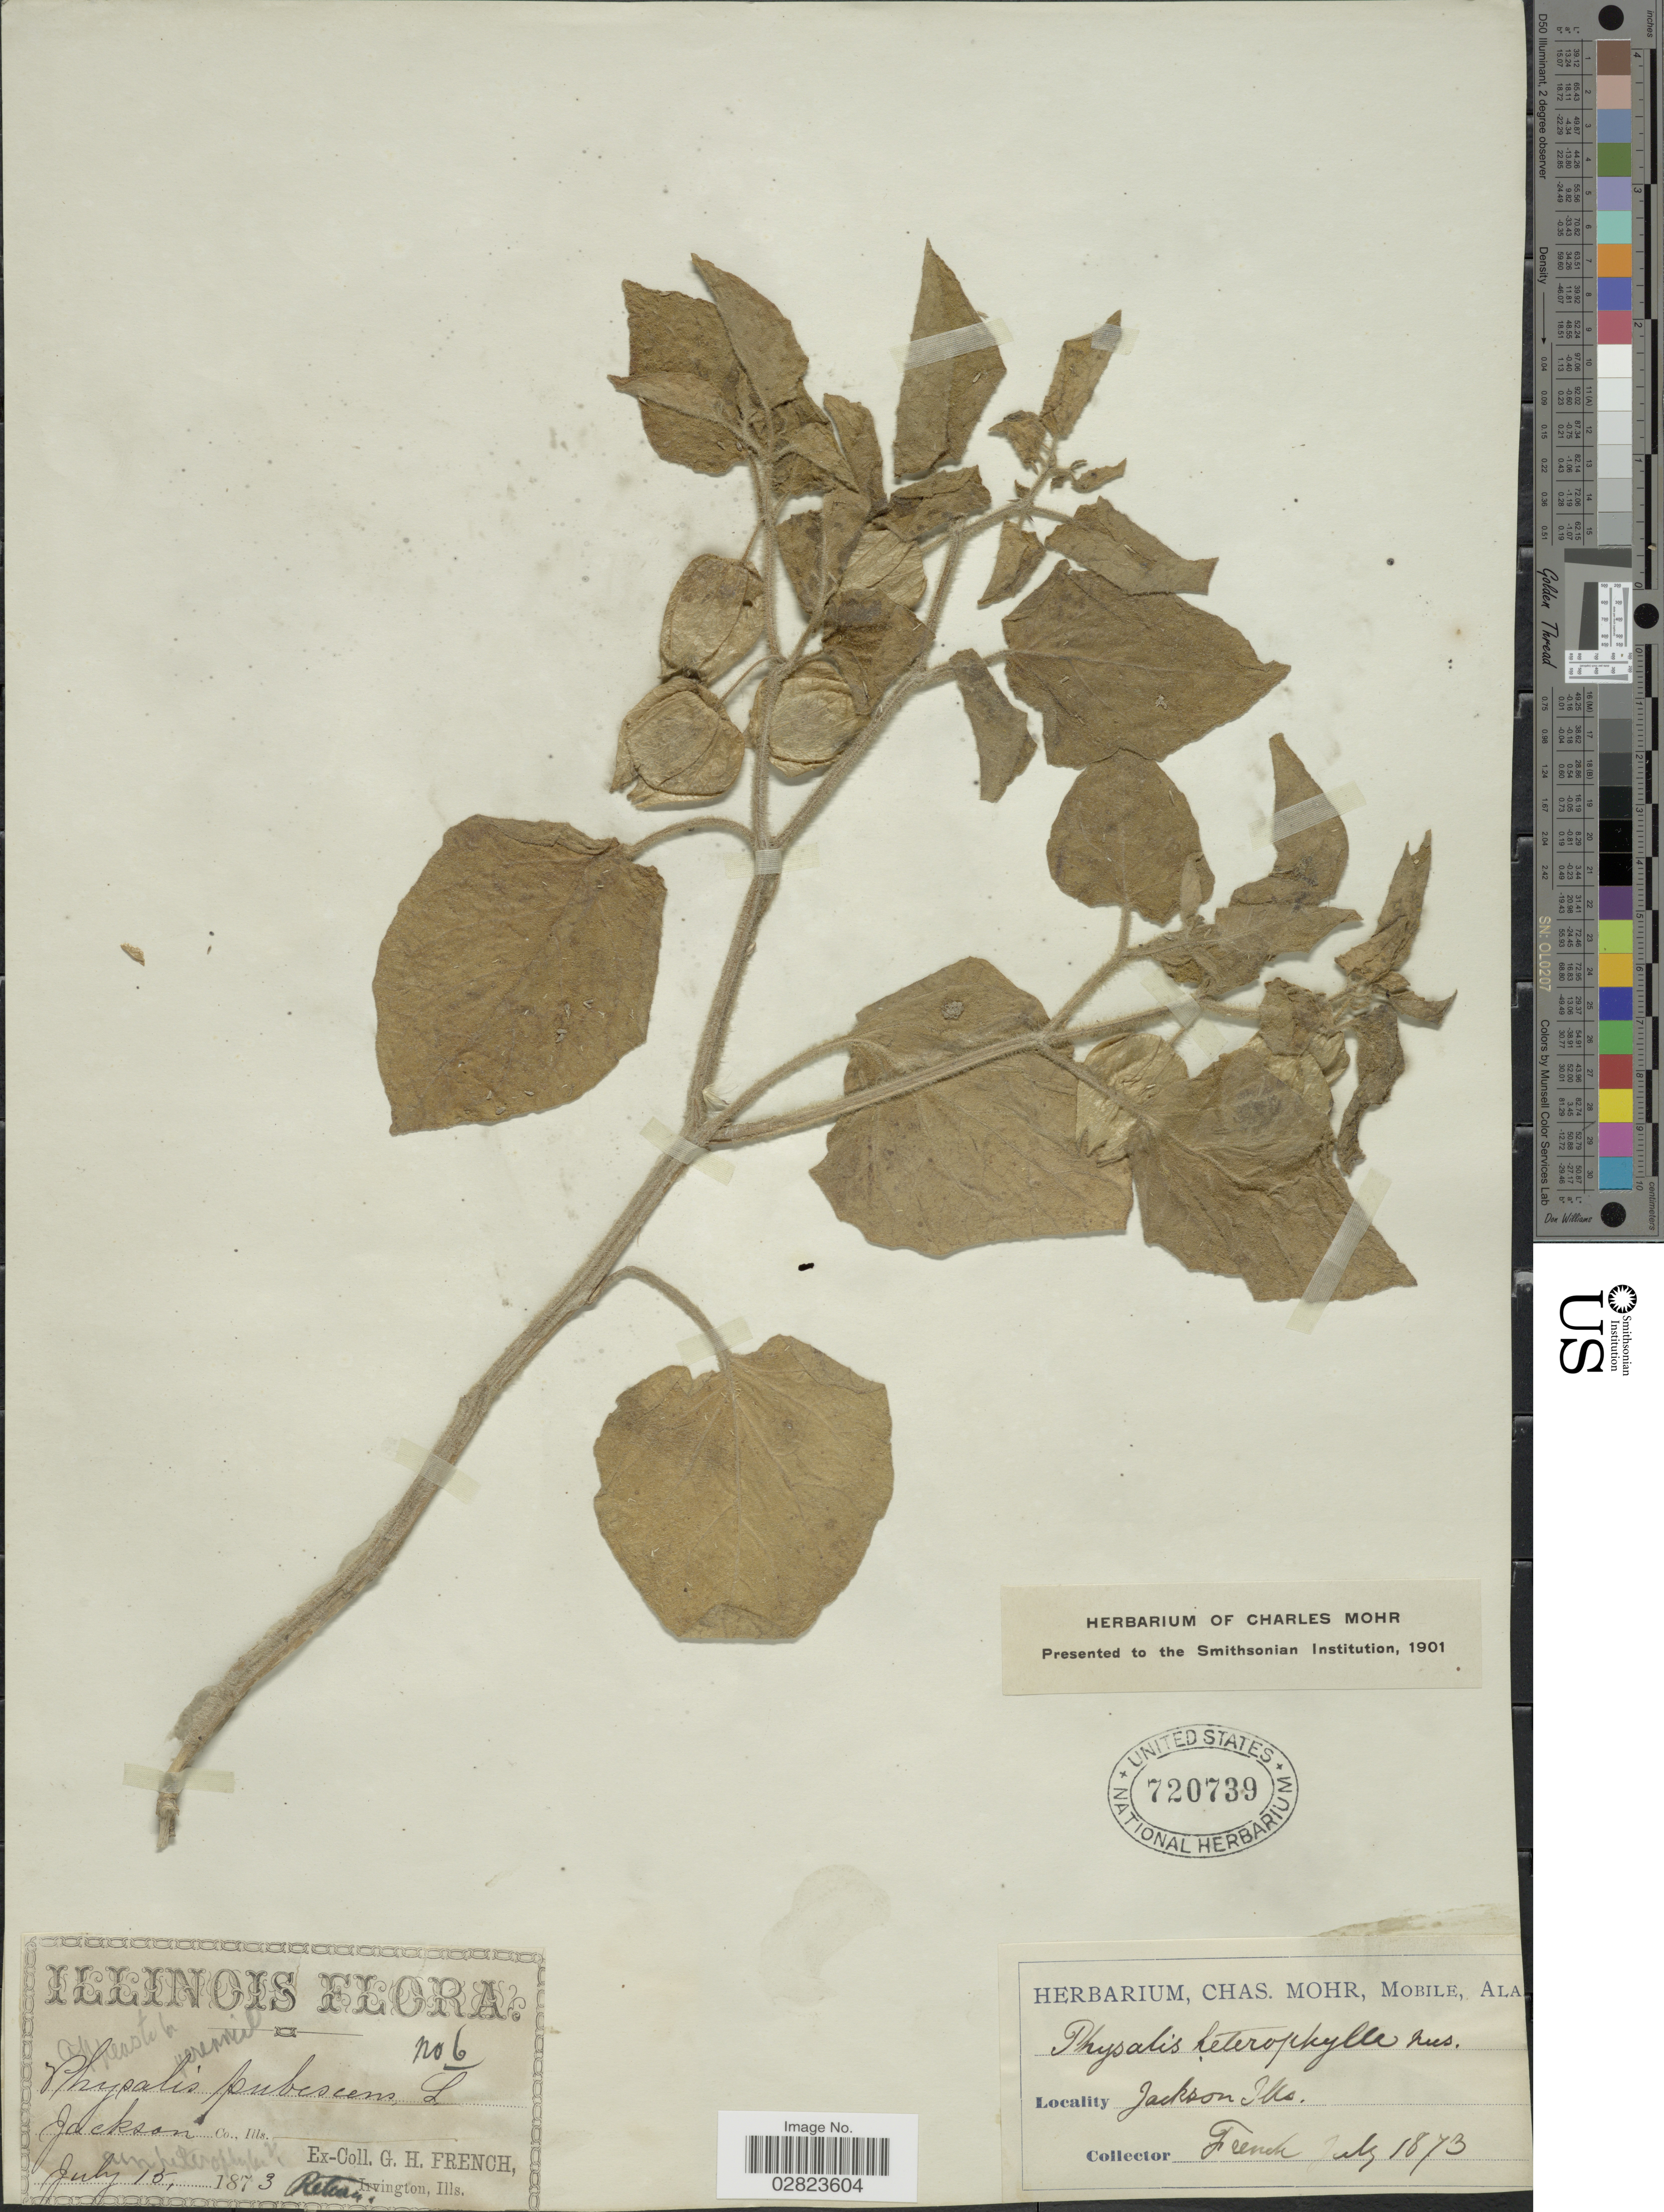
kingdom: Plantae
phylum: Tracheophyta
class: Magnoliopsida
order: Solanales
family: Solanaceae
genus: Physalis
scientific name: Physalis heterophylla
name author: Nees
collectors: G. H. French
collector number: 6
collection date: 1873-07-15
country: United States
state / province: Illinois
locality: Jackson Co.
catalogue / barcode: US 720739